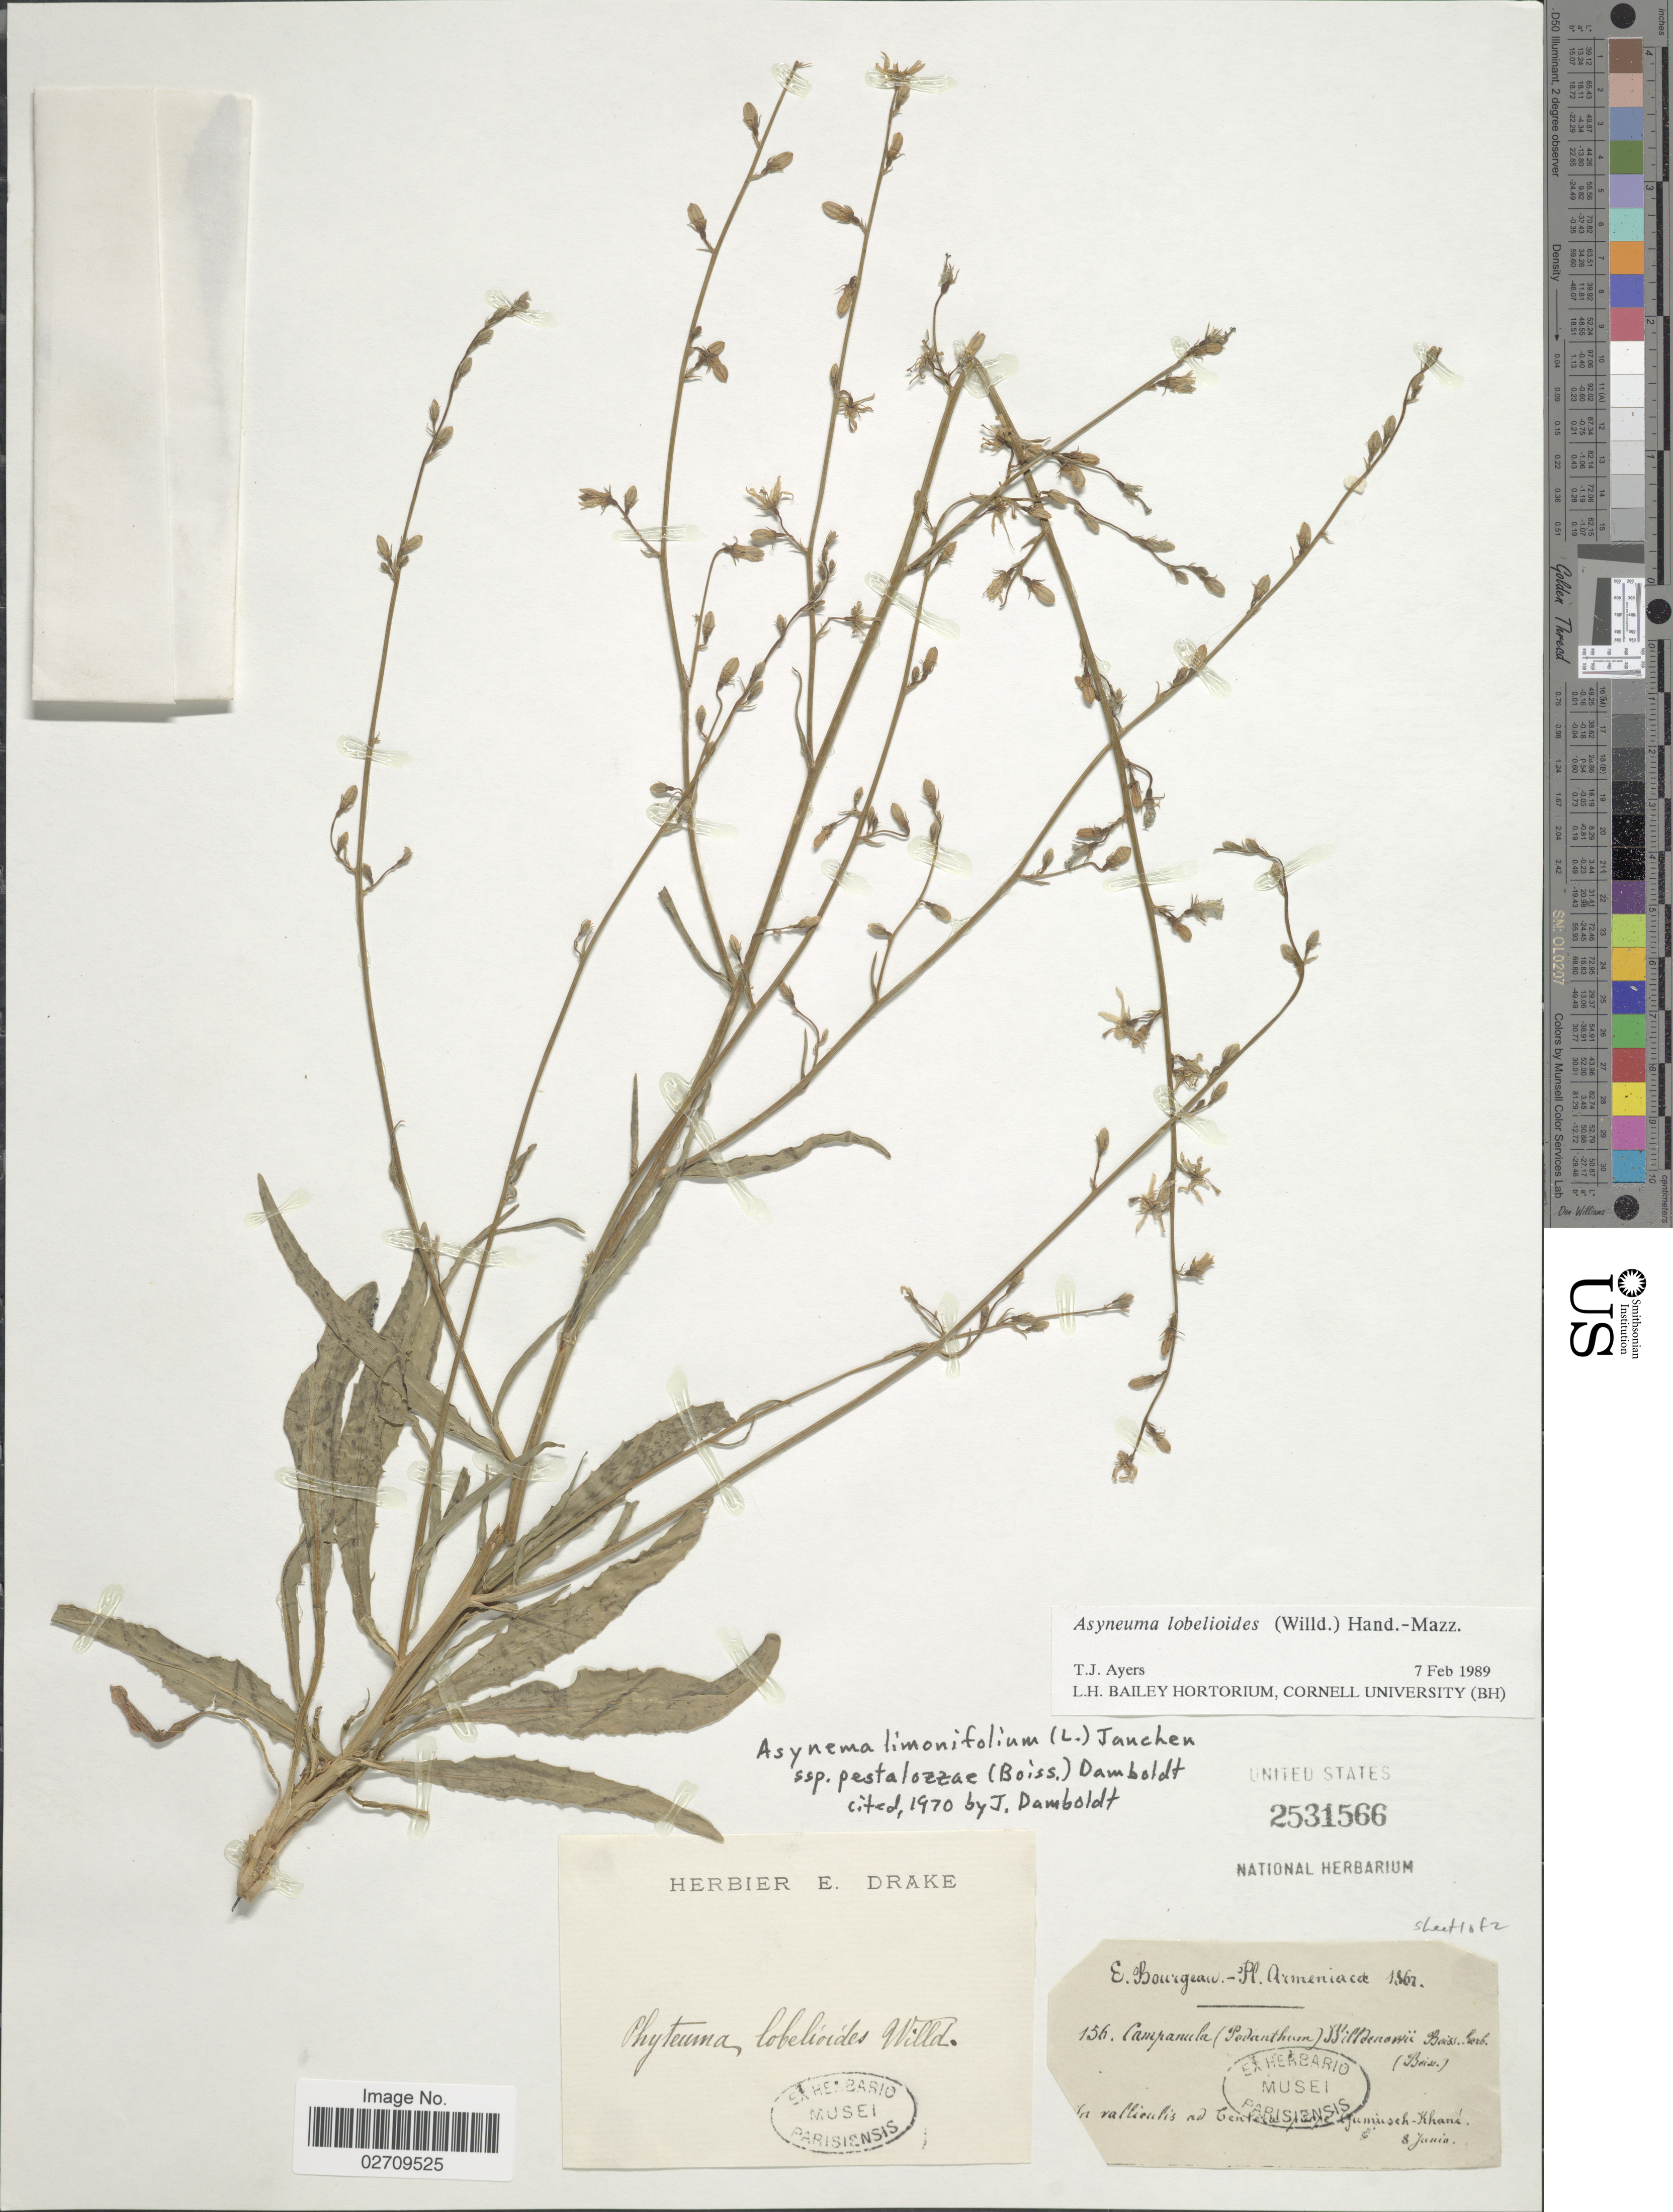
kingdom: Plantae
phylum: Tracheophyta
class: Magnoliopsida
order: Asterales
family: Campanulaceae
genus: Asyneuma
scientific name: Asyneuma lobelioides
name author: Hand.-Mazz.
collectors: E. Bourgeau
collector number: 156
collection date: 1867-06-08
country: Turkey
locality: In valliculis ad Centreca prope Gumusch-Khané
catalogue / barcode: US 2531566